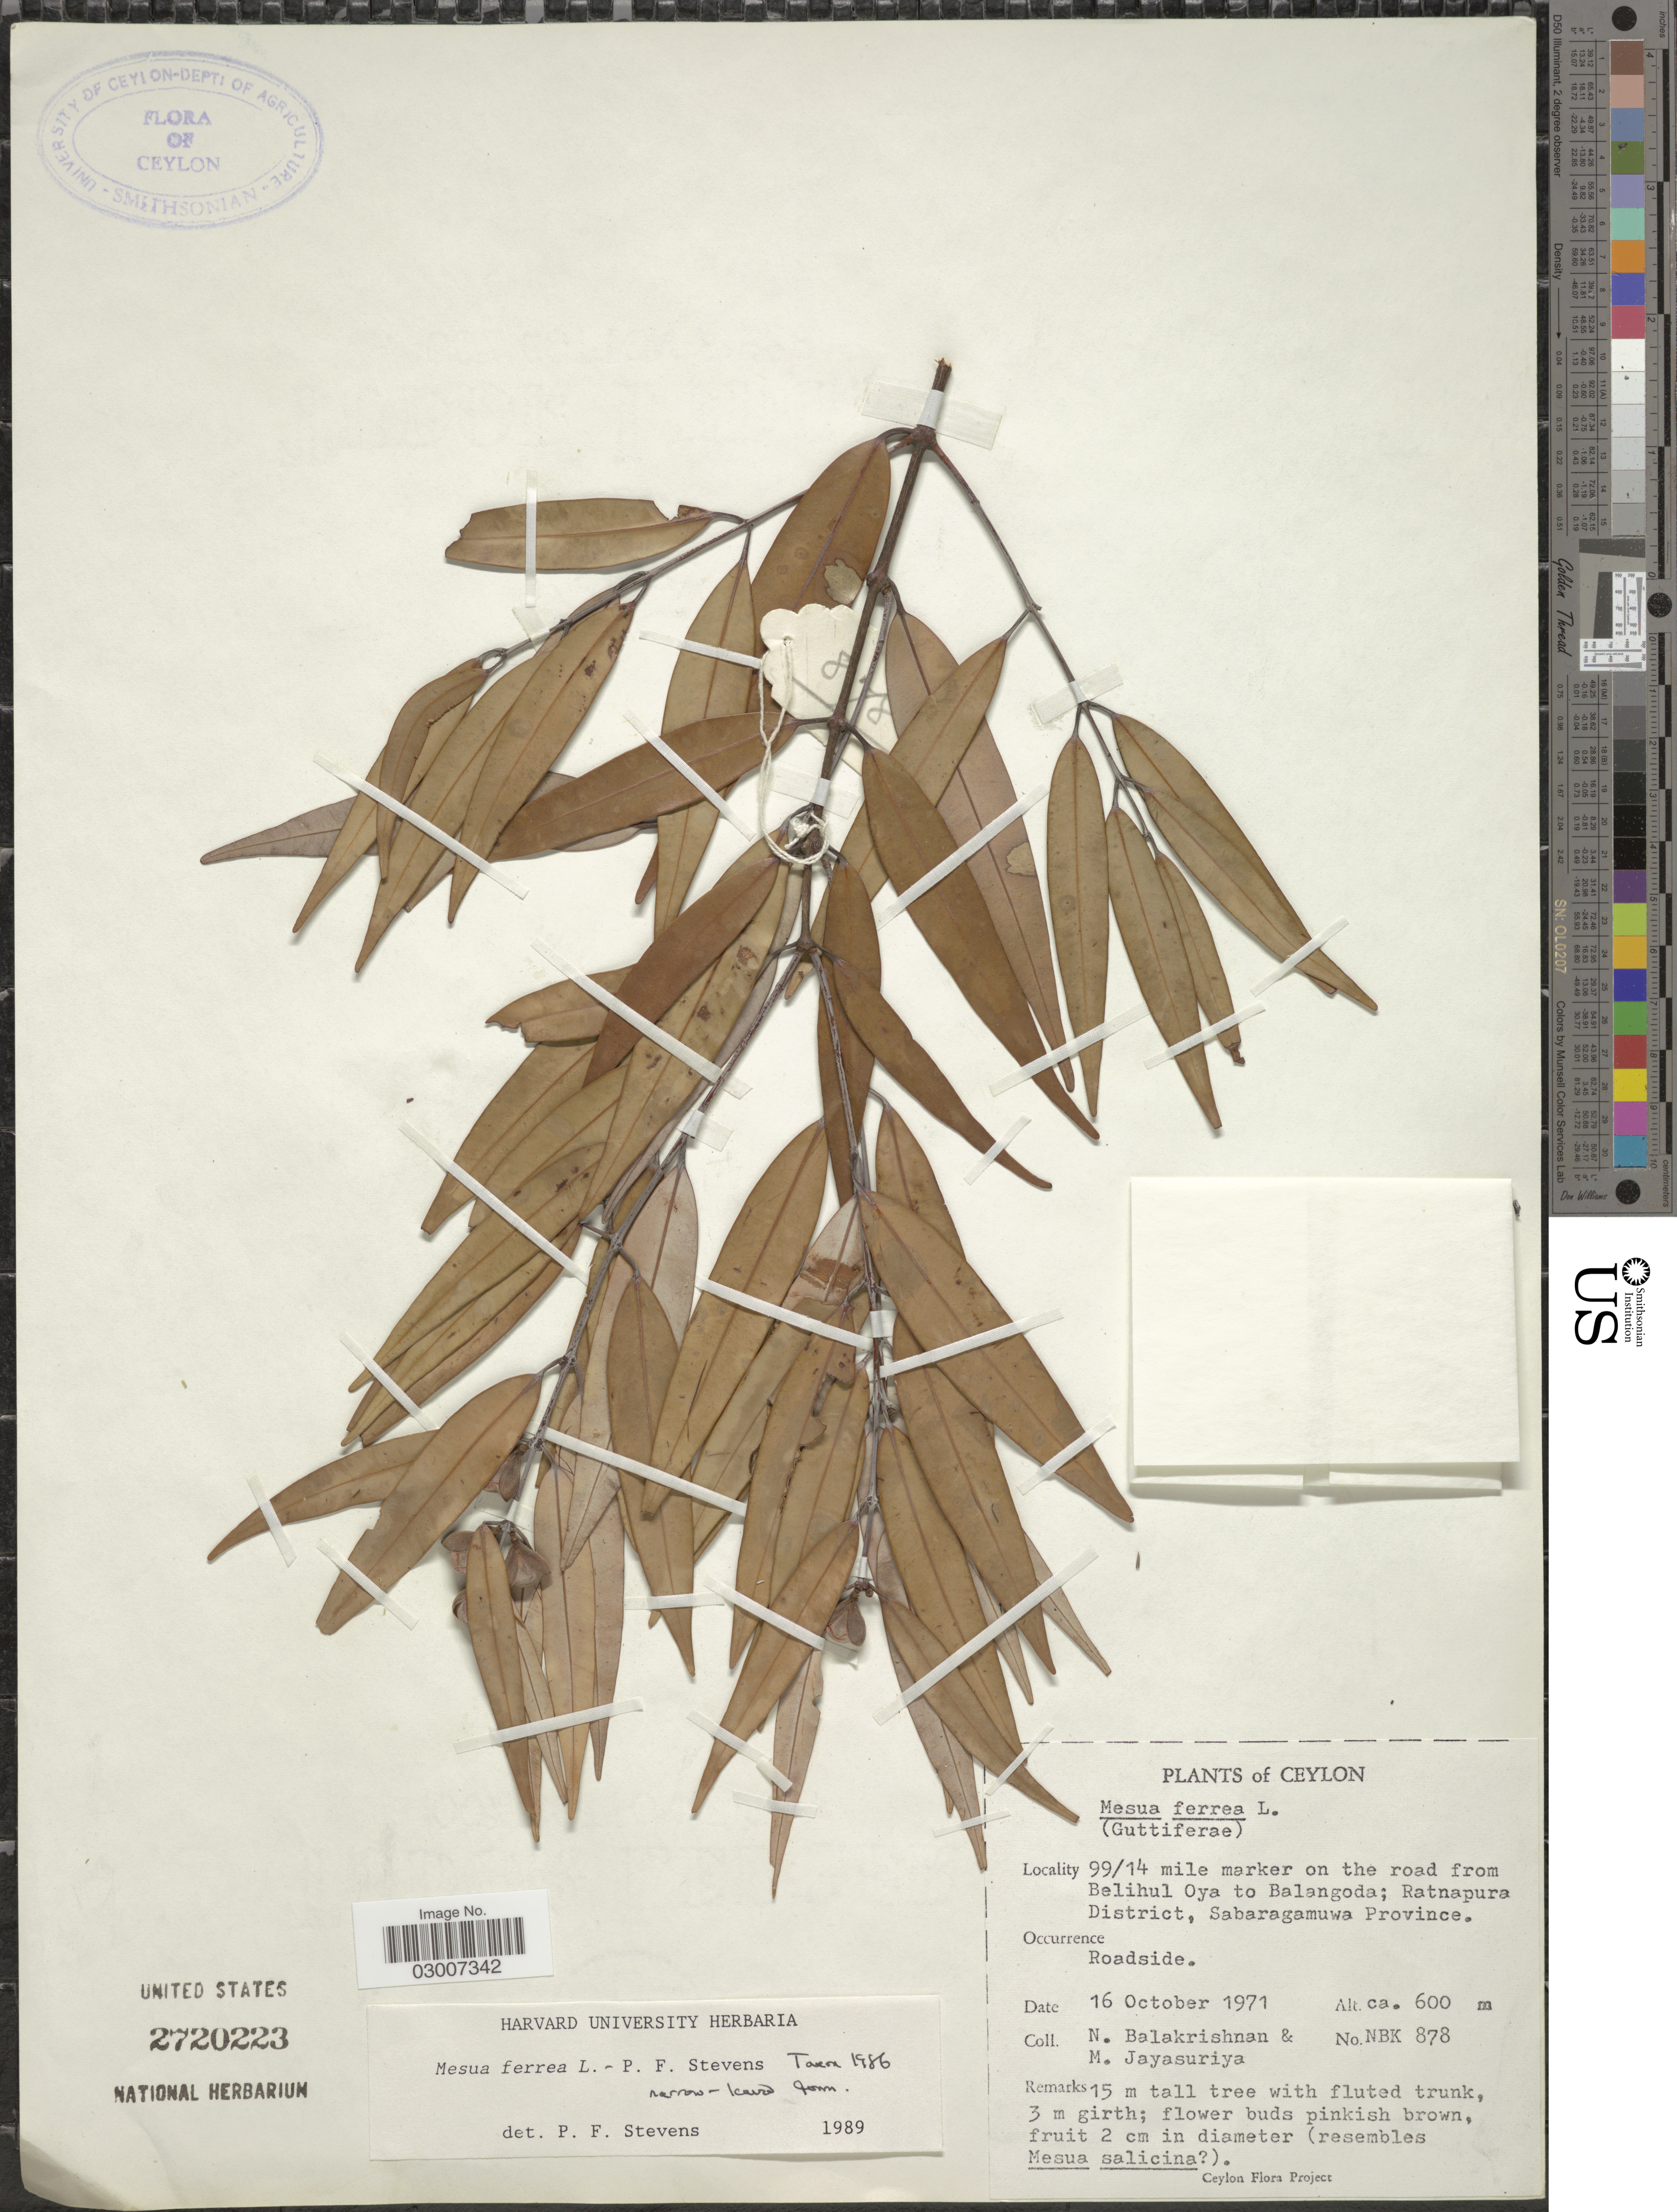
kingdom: Plantae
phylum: Tracheophyta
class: Magnoliopsida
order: Malpighiales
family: Calophyllaceae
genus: Mesua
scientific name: Mesua ferrea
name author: L.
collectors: N. Balakrishnan & M. Jayasuriya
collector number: NBK878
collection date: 1971-10-16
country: Sri Lanka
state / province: Sabaragamuwa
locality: Ceylon. 99/14 mile marker on the road from Belihul Oya to Balangoda; Ratnapura District, Sabaragamuwa Province.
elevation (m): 600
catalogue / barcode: US 2720223